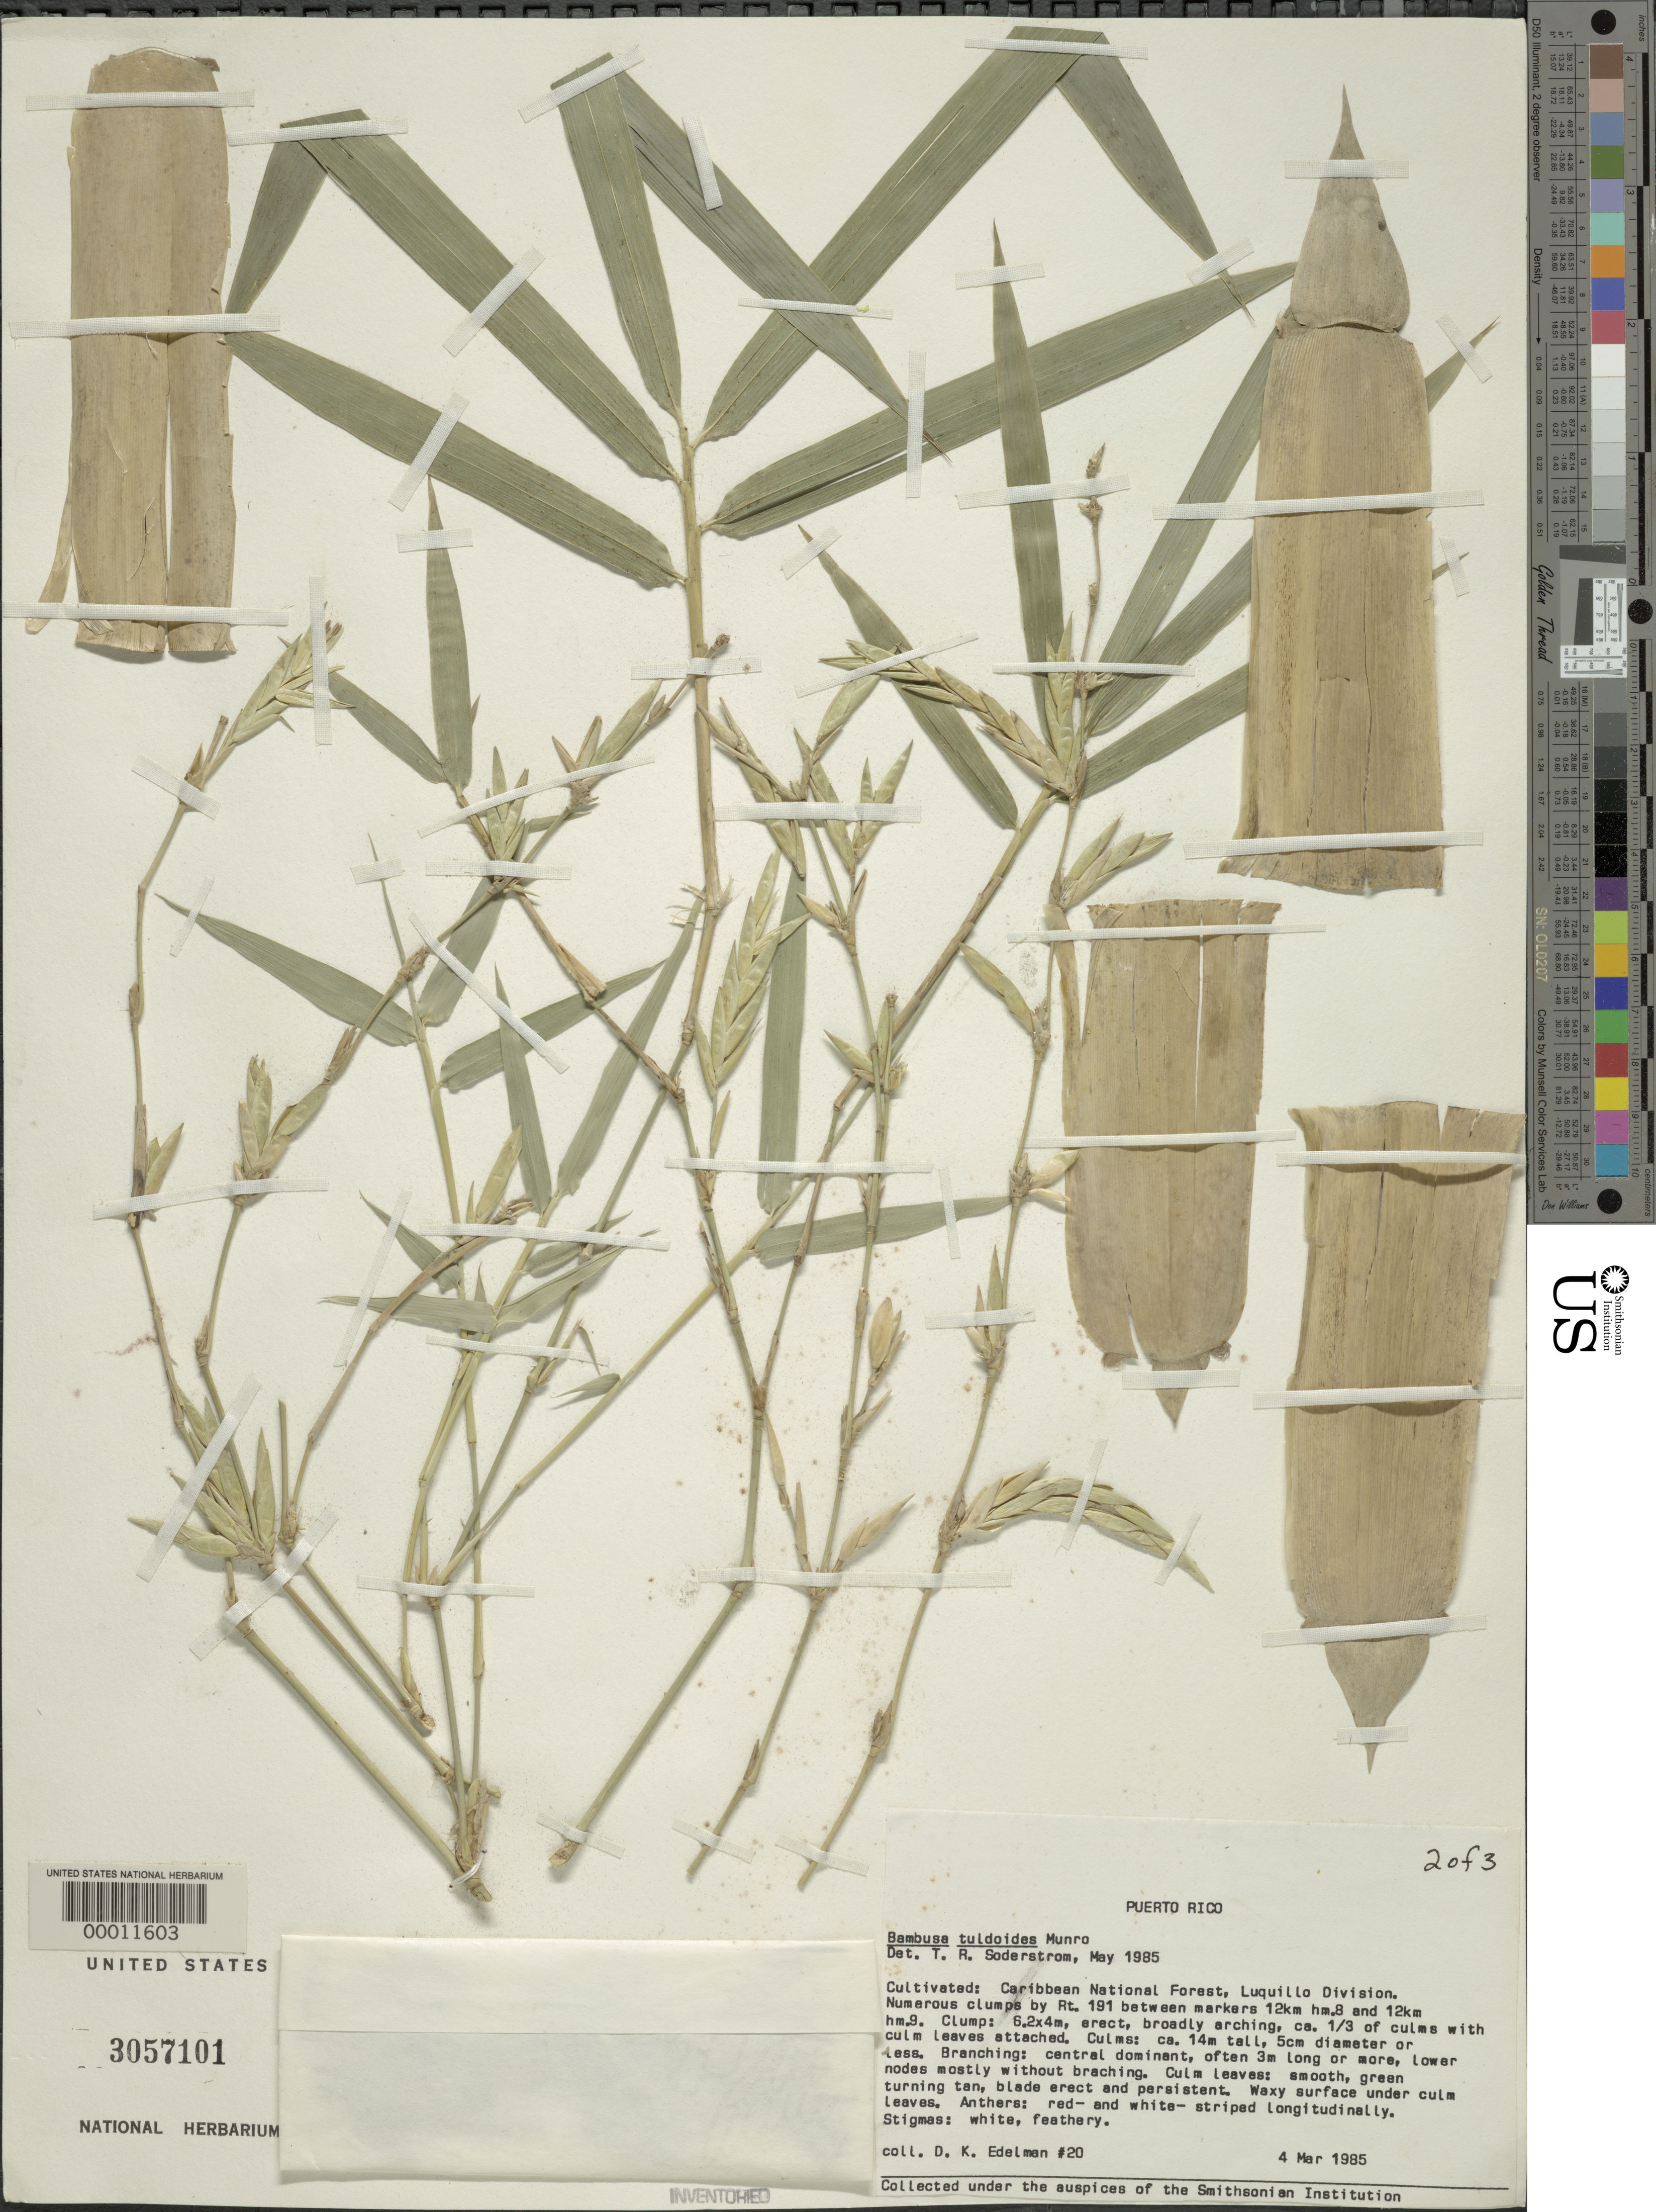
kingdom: Plantae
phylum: Tracheophyta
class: Liliopsida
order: Poales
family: Poaceae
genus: Bambusa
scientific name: Bambusa tuldoides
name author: Munro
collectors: D. Edelman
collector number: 20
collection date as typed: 04 Mar 1985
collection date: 1985-03-04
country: Puerto Rico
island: Greater Antilles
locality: Caribbean national forest, luquillo division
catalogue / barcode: US 3057101